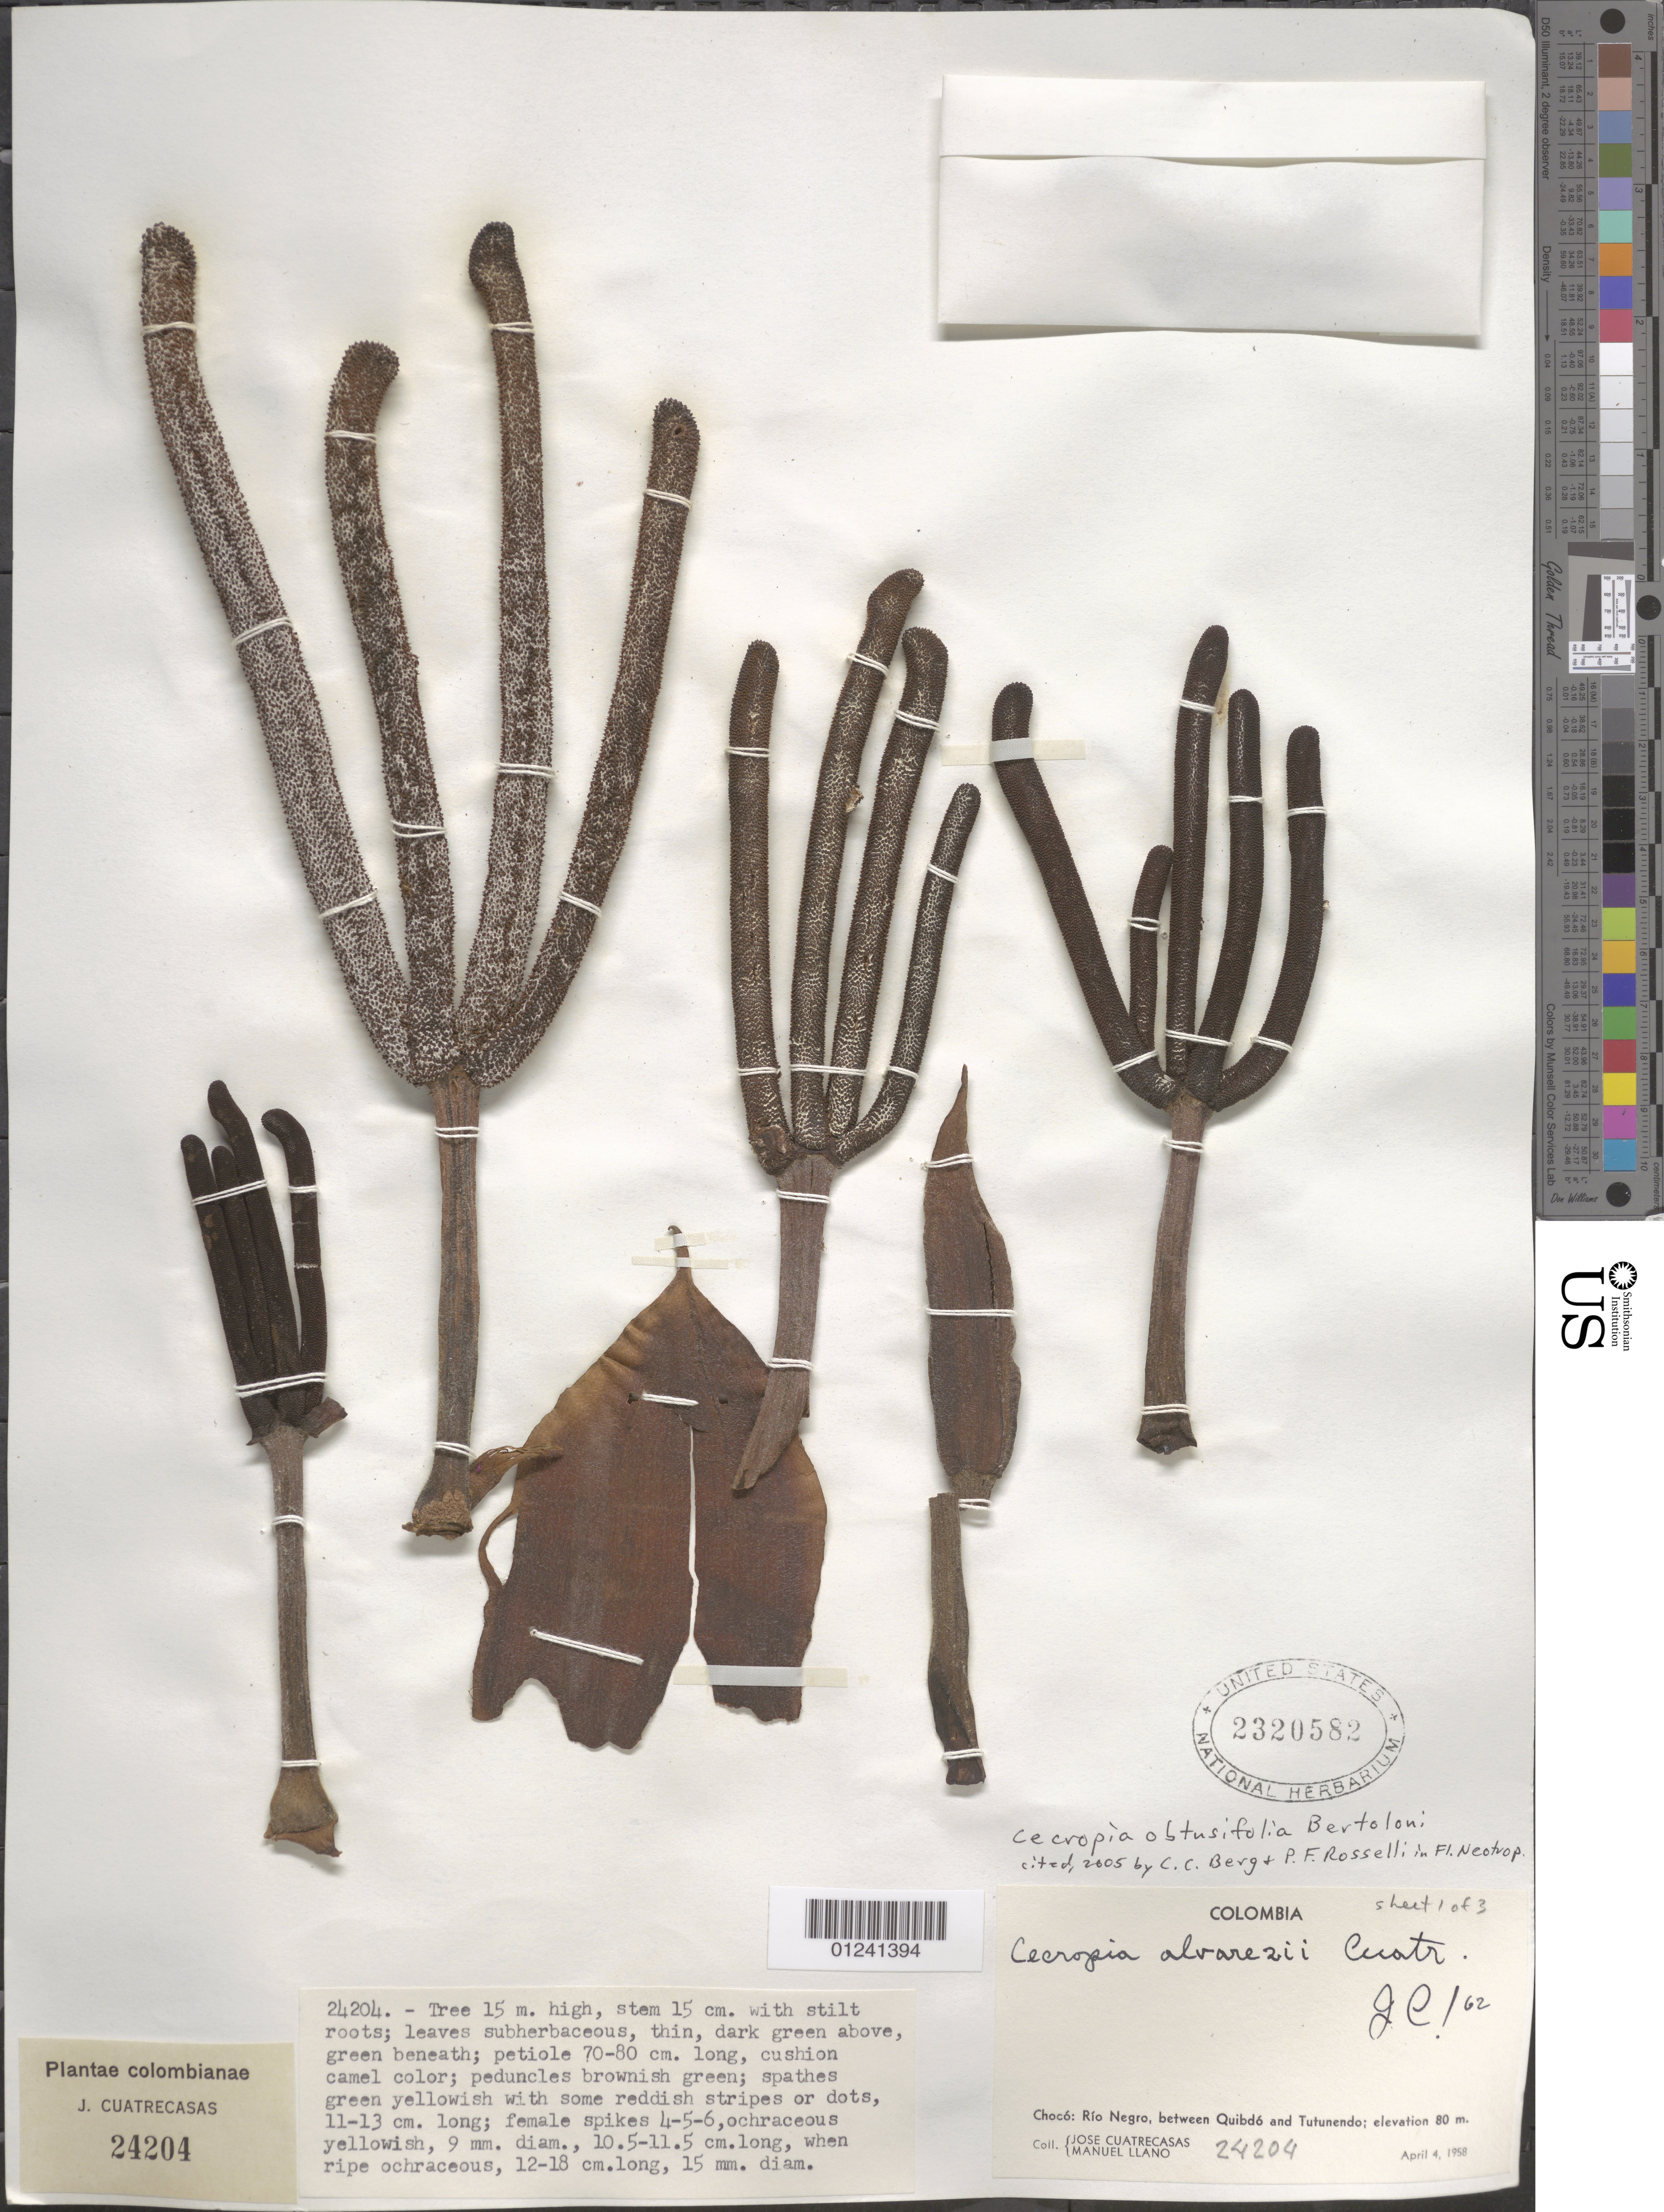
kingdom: Plantae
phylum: Tracheophyta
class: Magnoliopsida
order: Rosales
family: Urticaceae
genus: Cecropia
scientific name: Cecropia telenitida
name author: Cuatrec.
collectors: J. Cuatrecasas & M. Llano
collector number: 24204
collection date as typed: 04 Apr 1958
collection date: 1958-04-04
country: Colombia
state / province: Chocó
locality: Rio Negro, between Quibdo and TutUnendo.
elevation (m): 80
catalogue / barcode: US 2320582